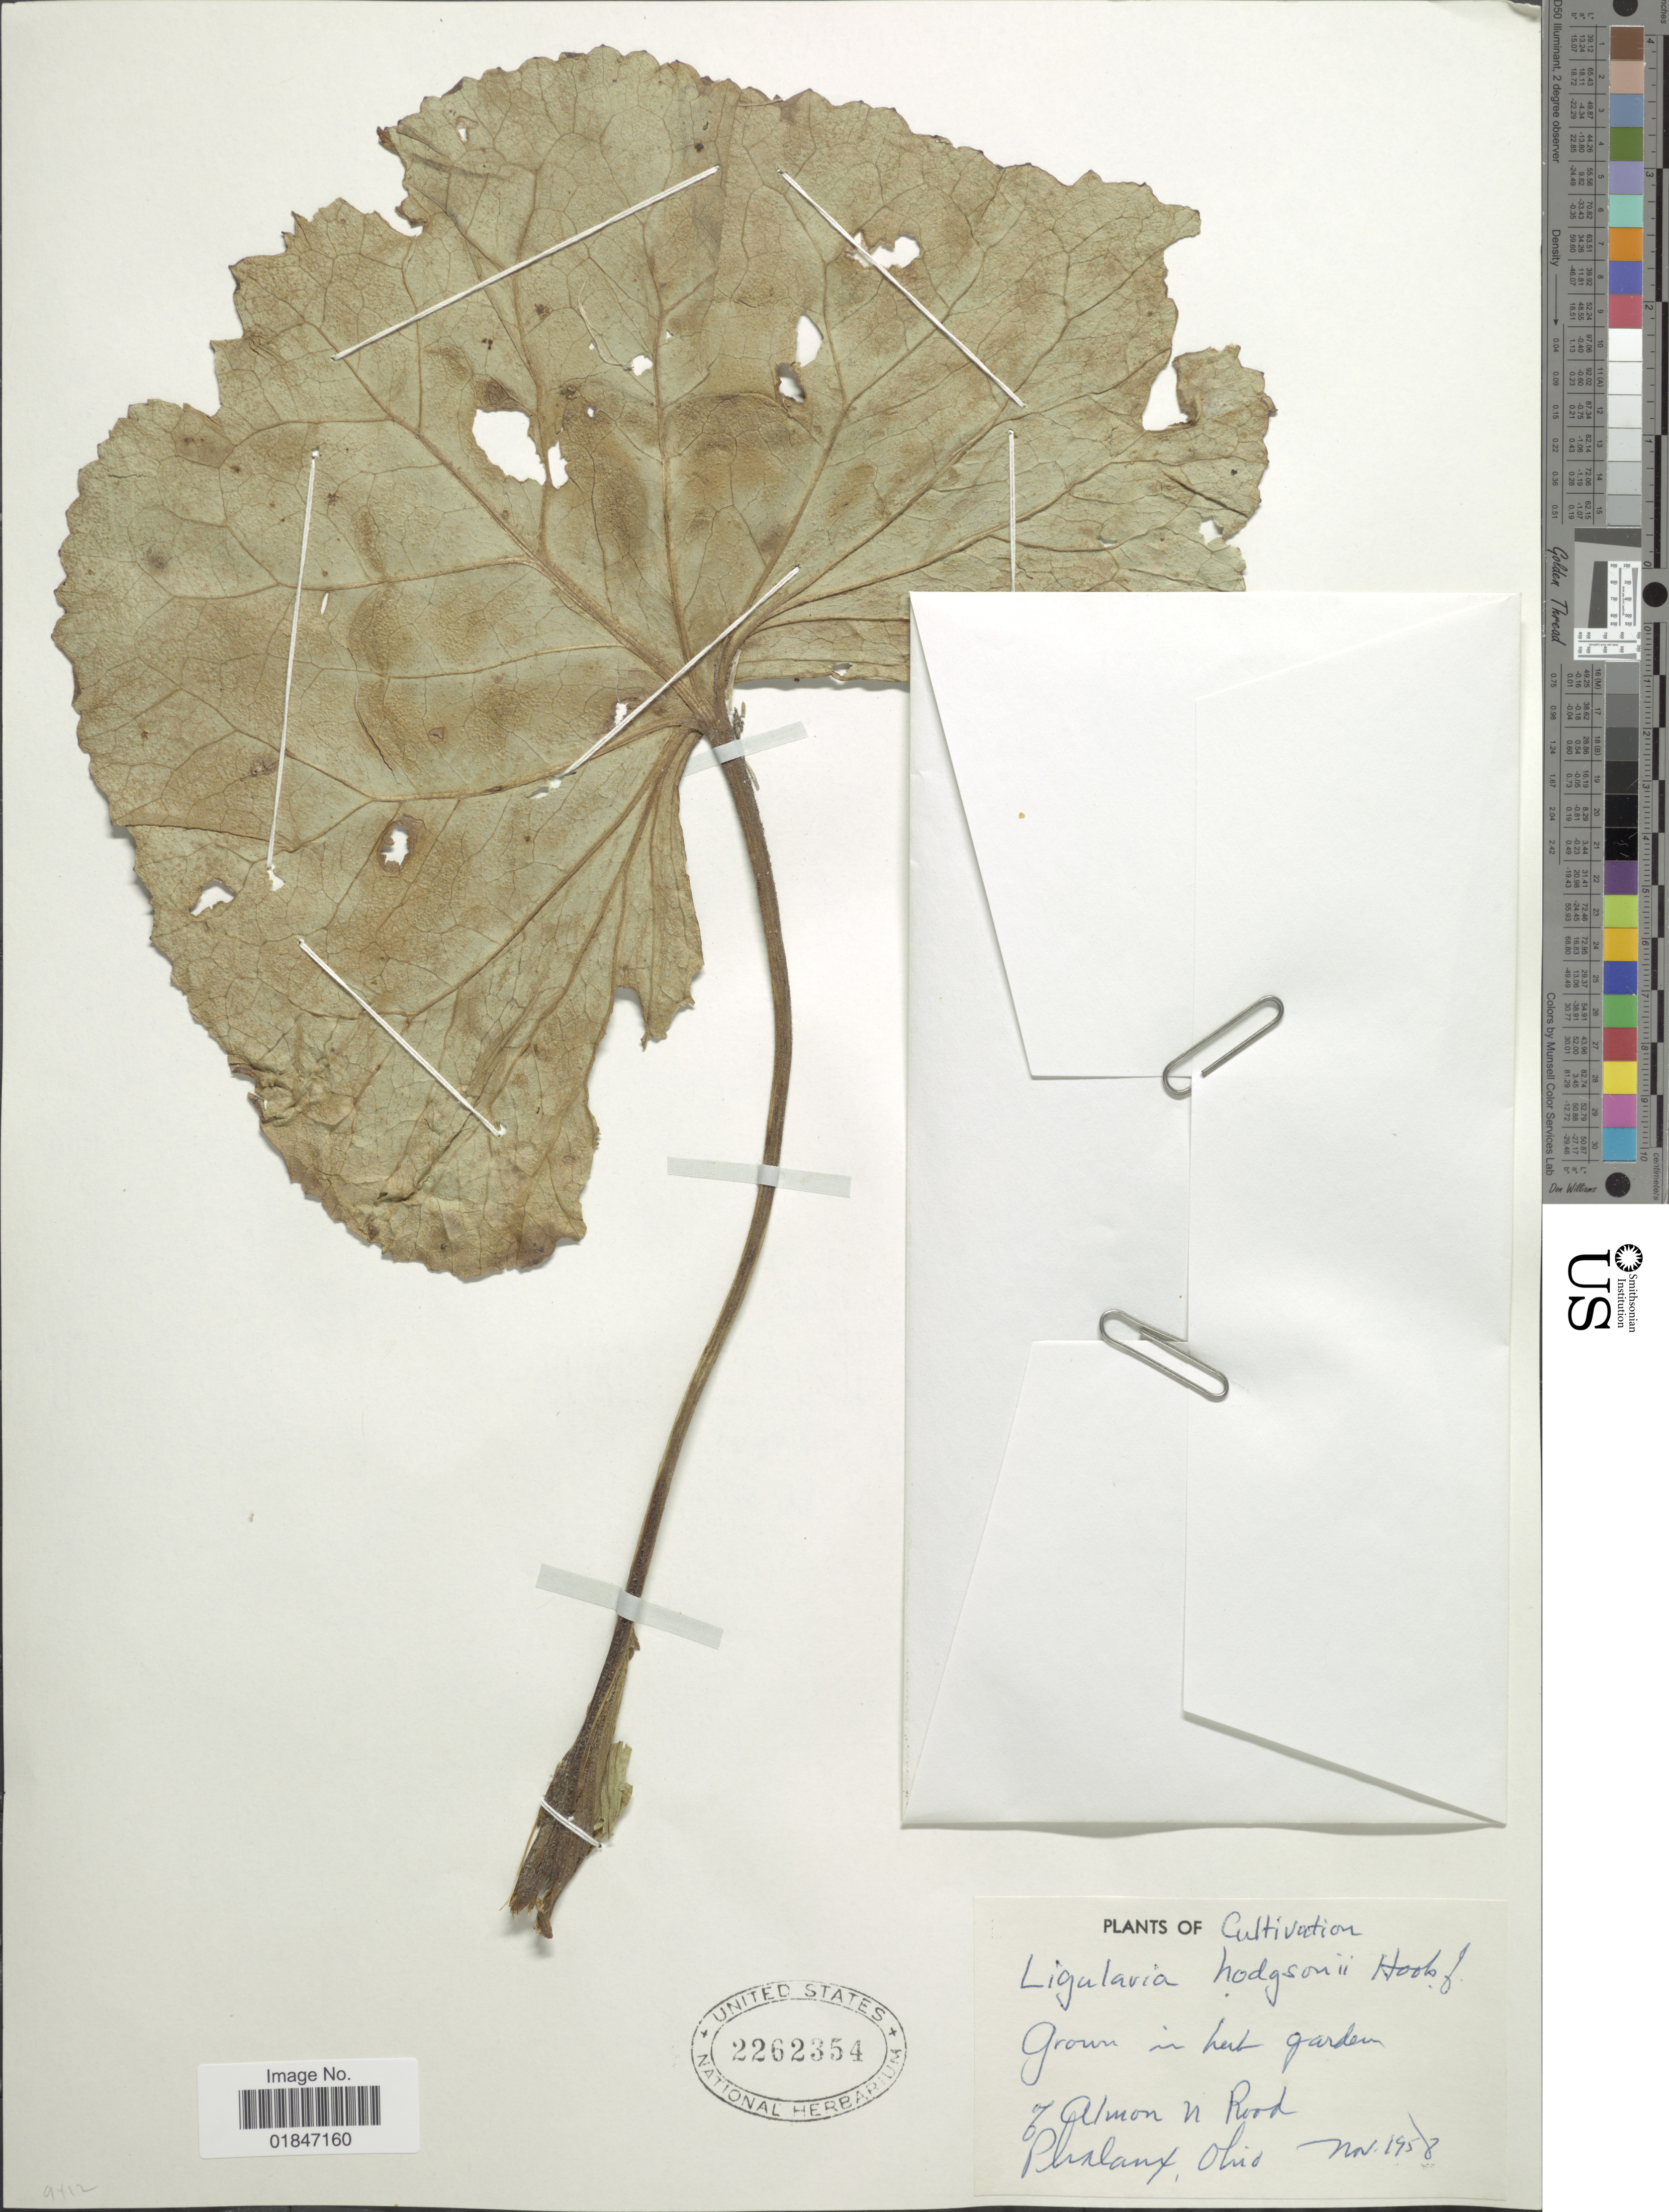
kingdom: Plantae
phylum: Tracheophyta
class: Magnoliopsida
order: Asterales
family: Asteraceae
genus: Ligularia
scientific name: Ligularia hodgsonii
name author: Hook.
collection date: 1958-11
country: United States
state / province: Ohio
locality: Of Almon n Road Phalaux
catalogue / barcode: US 2262354